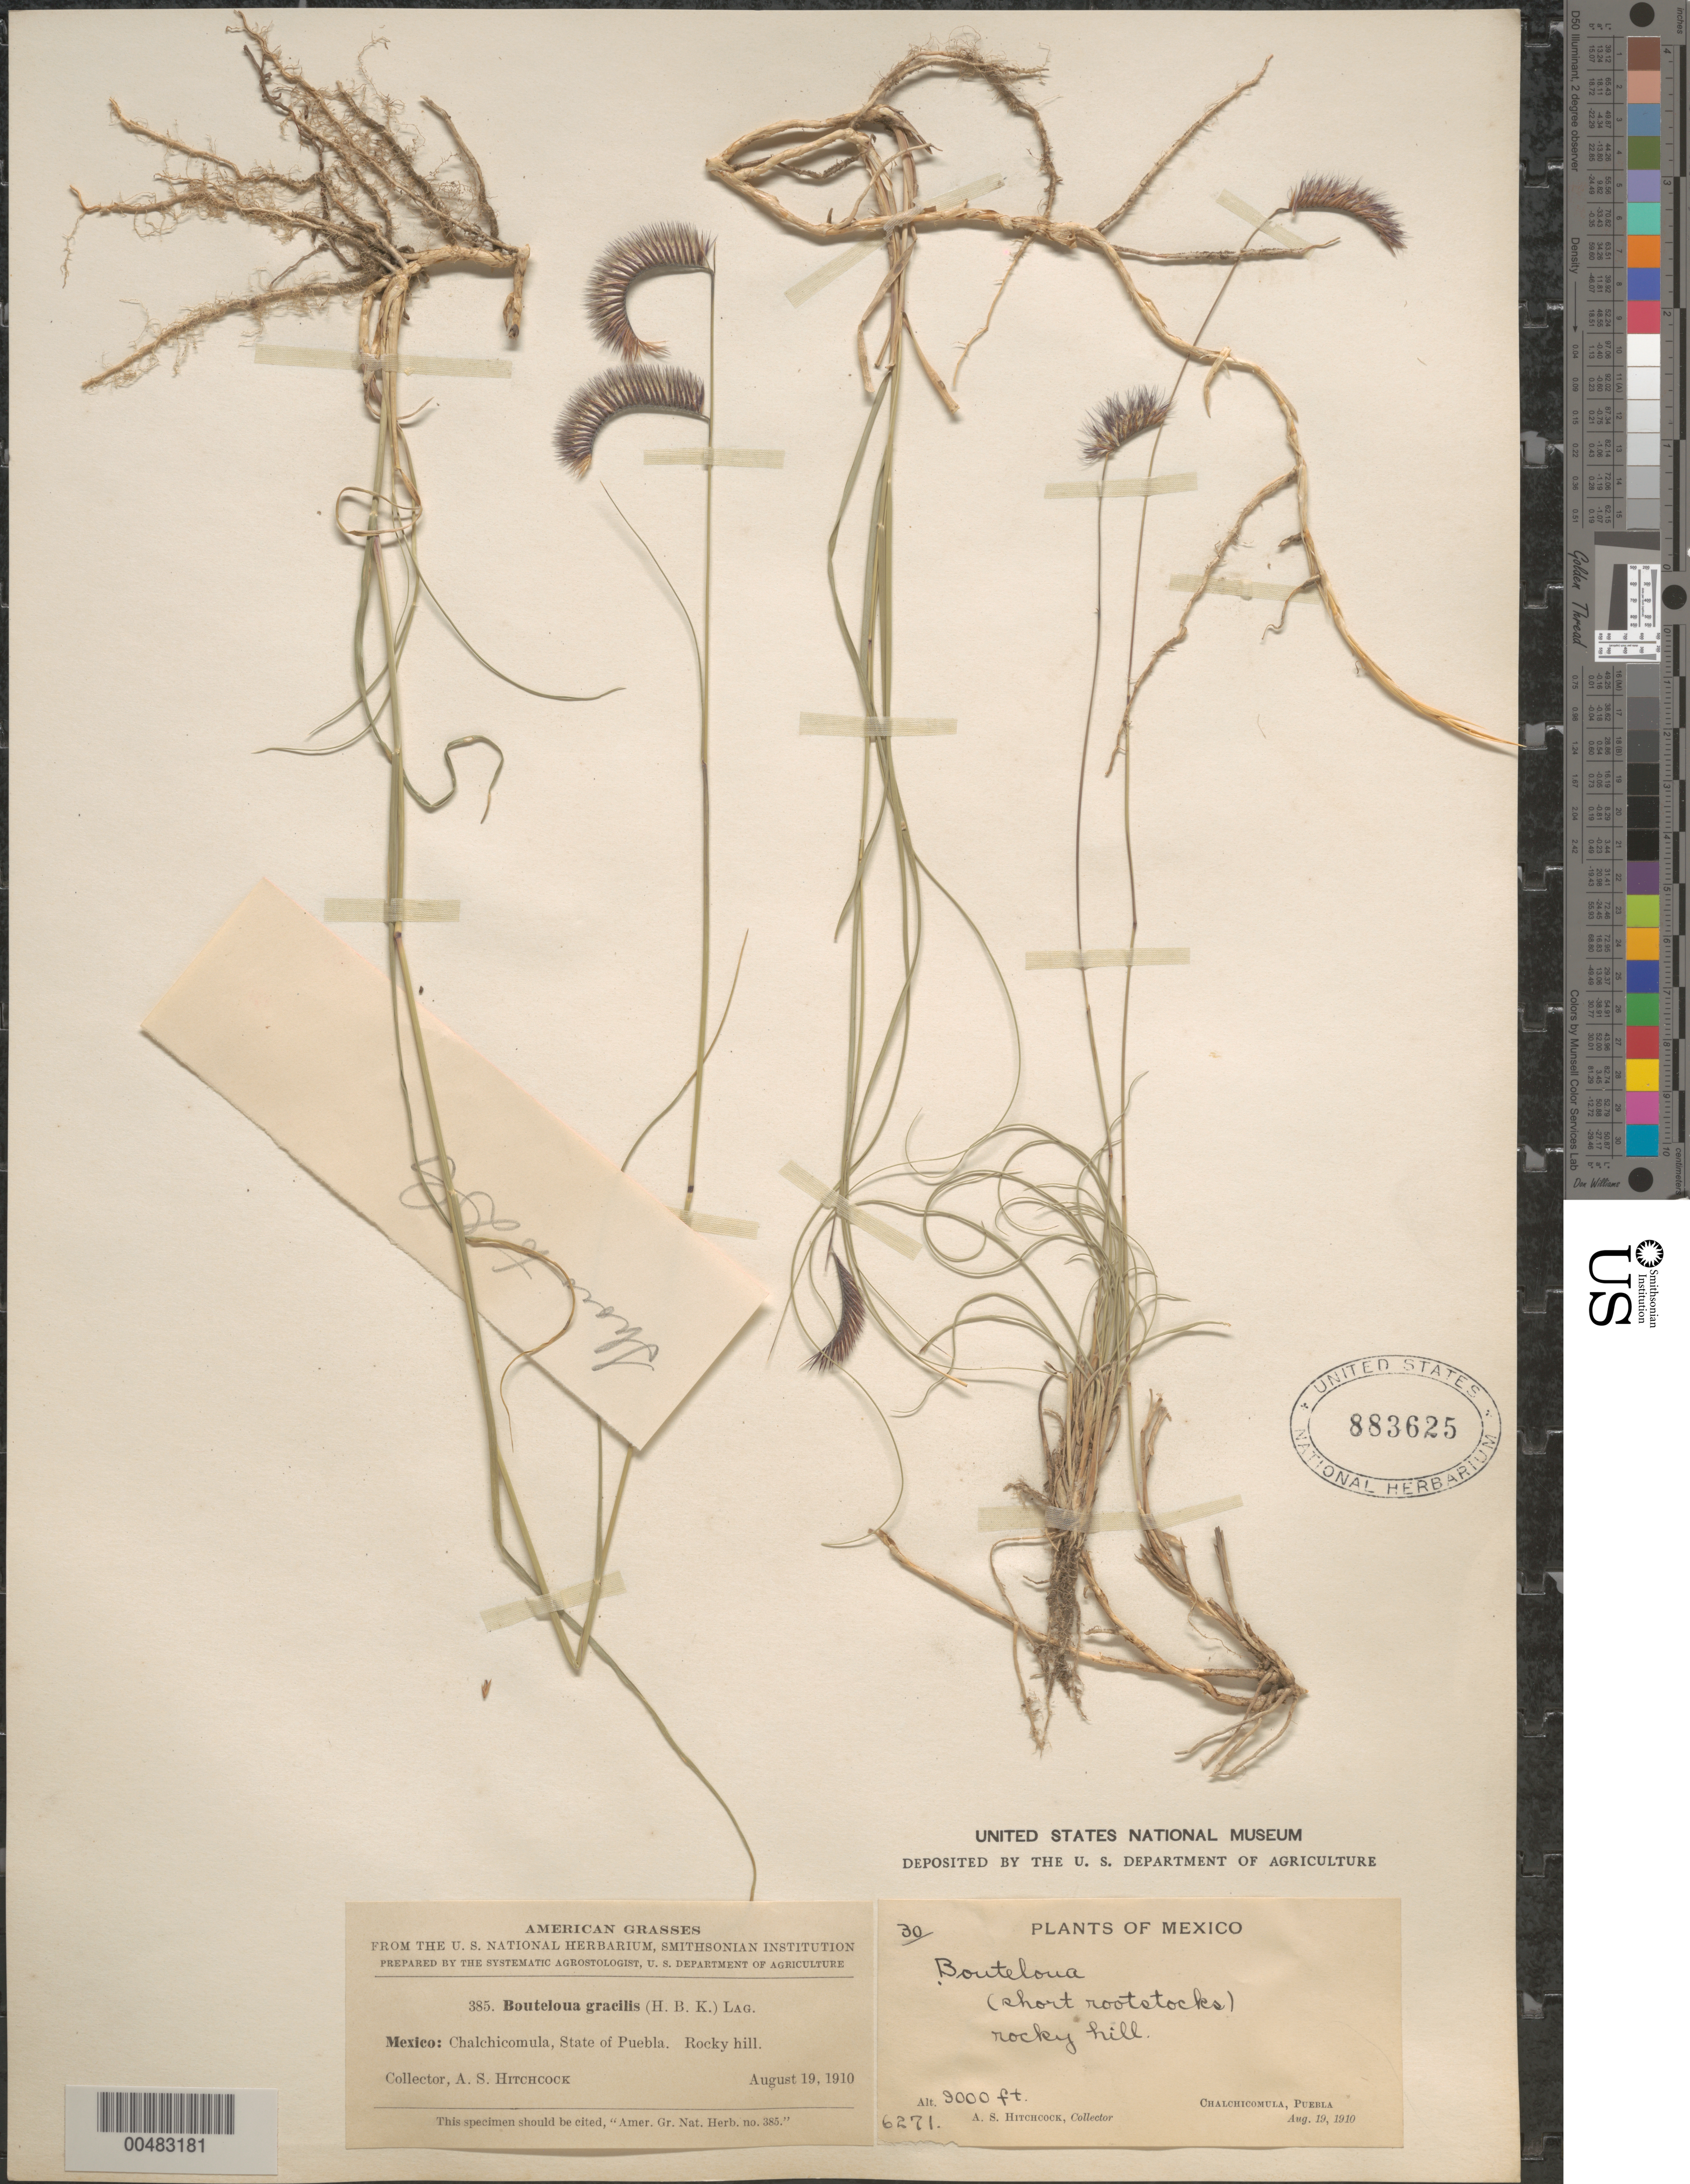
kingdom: Plantae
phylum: Tracheophyta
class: Liliopsida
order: Poales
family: Poaceae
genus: Bouteloua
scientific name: Bouteloua gracilis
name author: (Kunth) Lag. ex Griffiths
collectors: A. S. Hitchcock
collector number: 6271/385/30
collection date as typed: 19 Aug 1910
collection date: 1910-08-19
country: Mexico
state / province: Puebla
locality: Chalchicomula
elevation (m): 2743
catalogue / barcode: US 883625